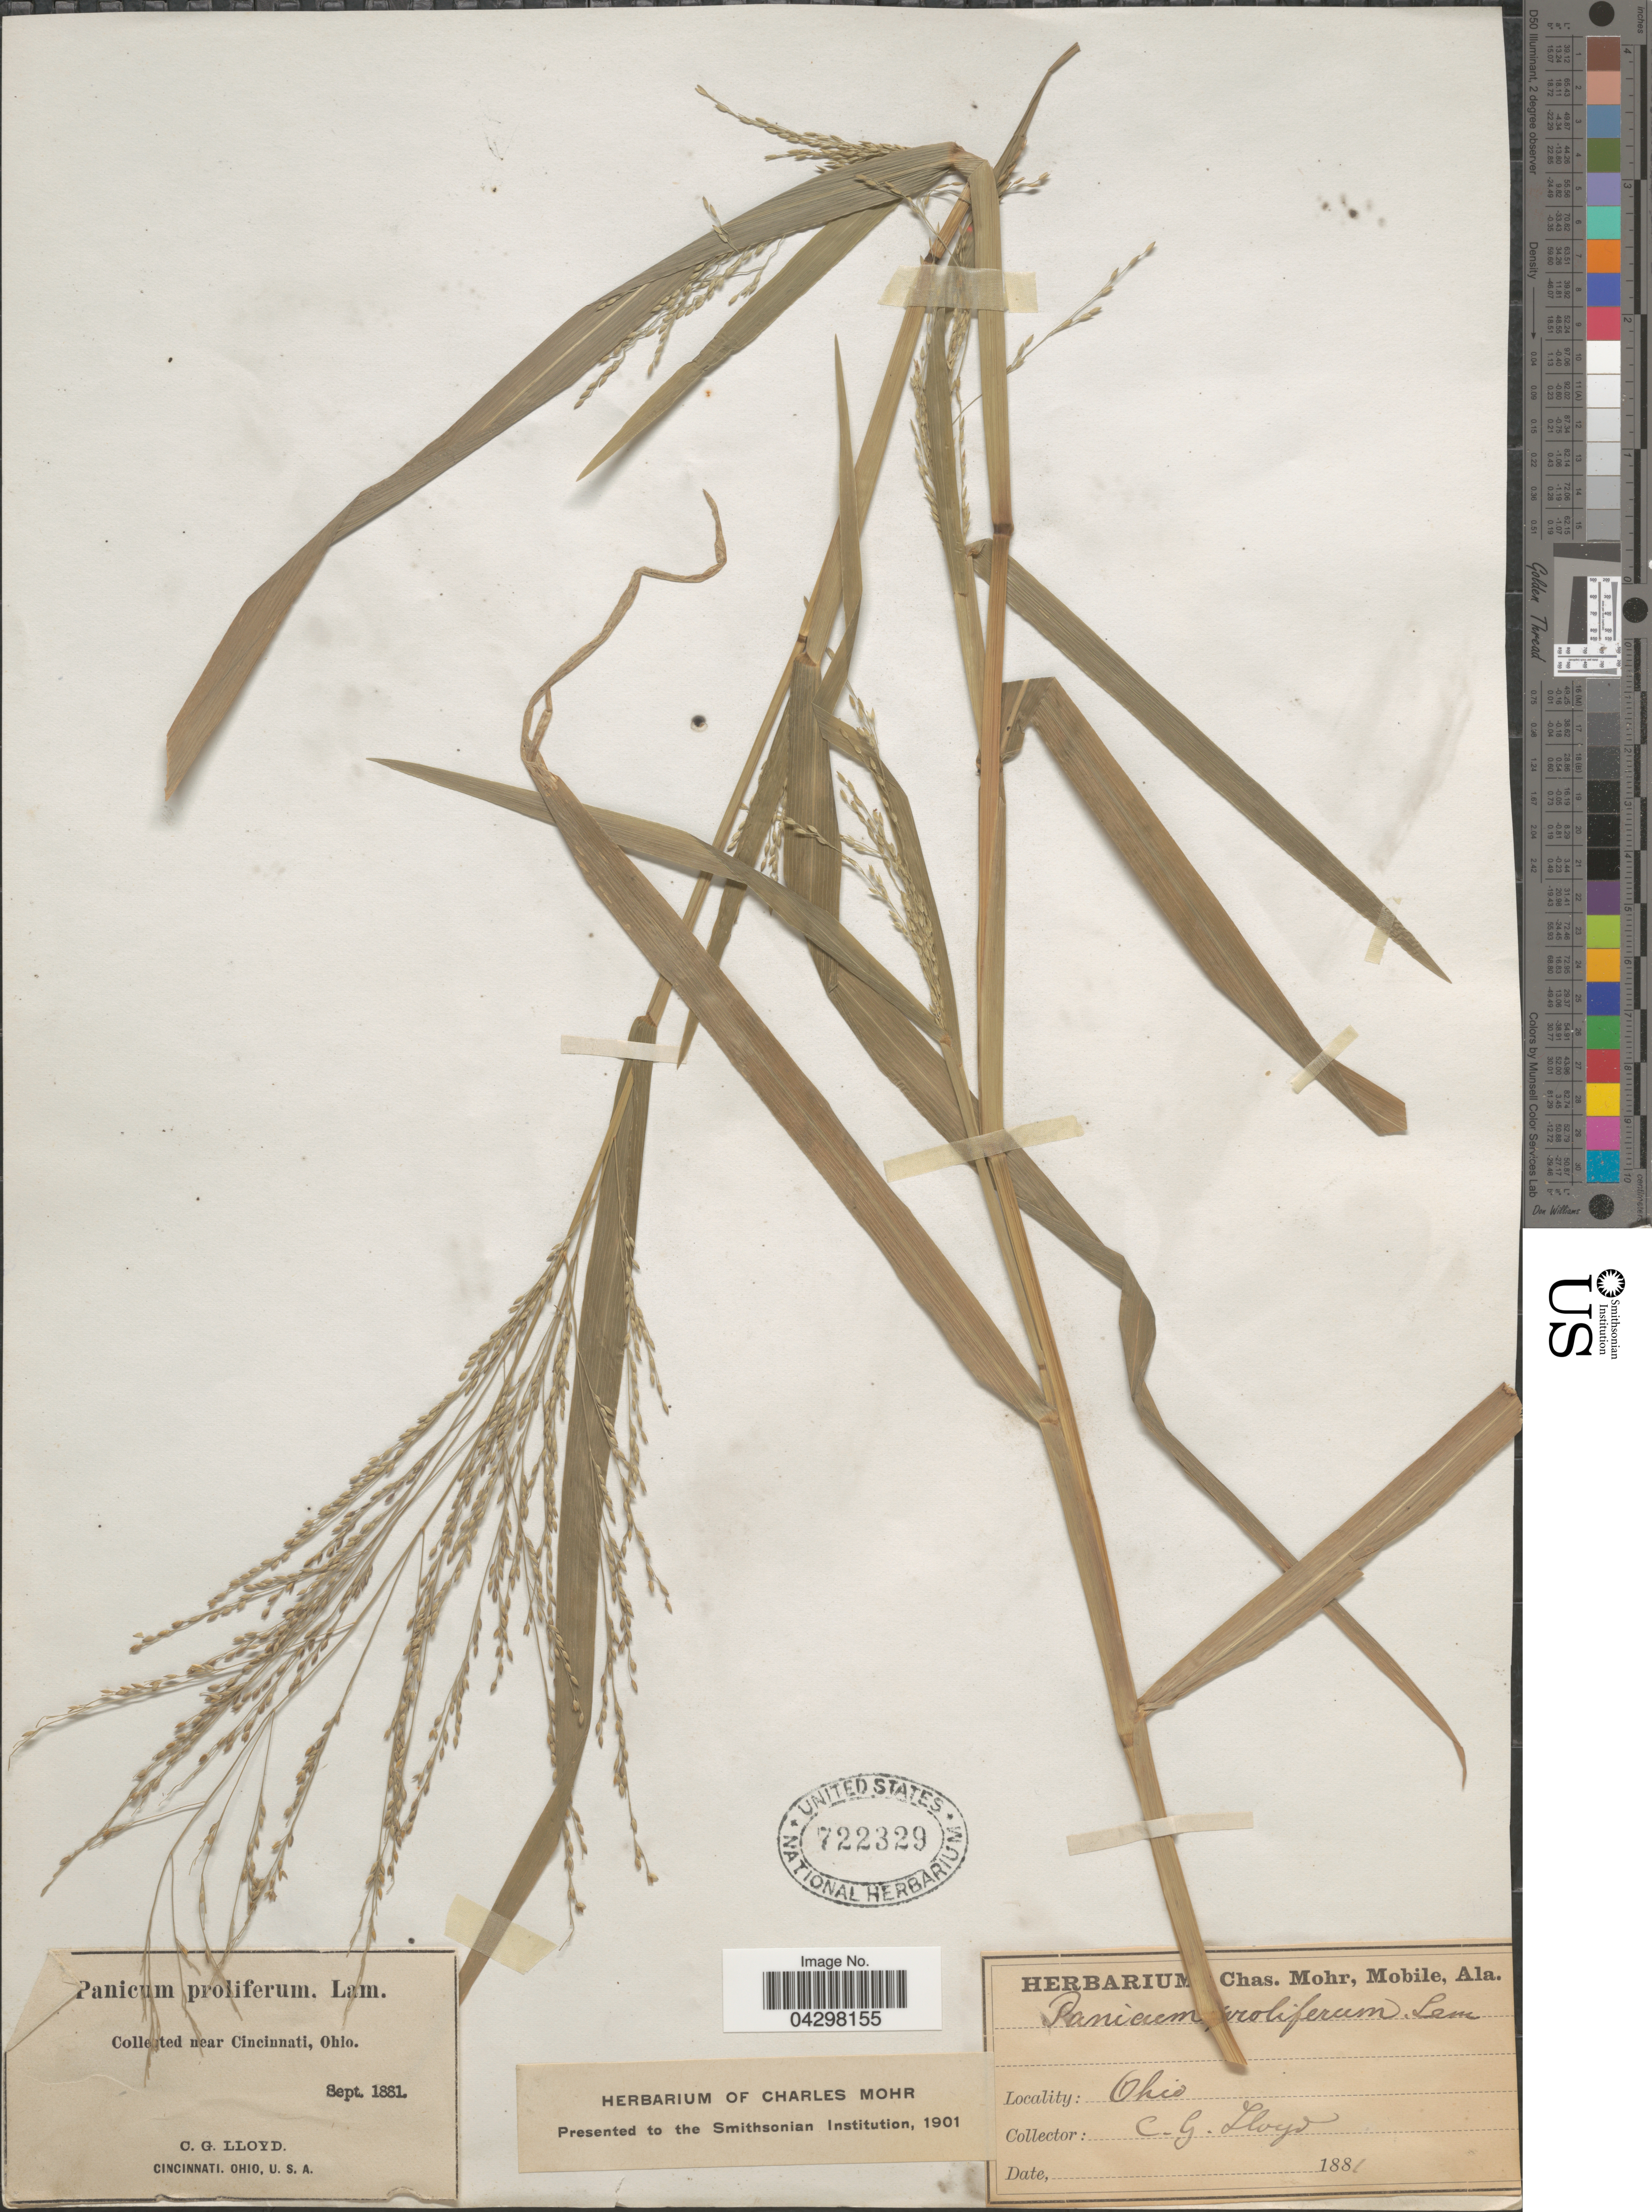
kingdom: Plantae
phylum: Tracheophyta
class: Liliopsida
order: Poales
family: Poaceae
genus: Panicum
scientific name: Panicum dichotomiflorum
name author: Michx.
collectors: C. G. Lloyd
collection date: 1881-09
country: United States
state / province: Ohio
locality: Near Cincinnati.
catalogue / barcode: US 722329